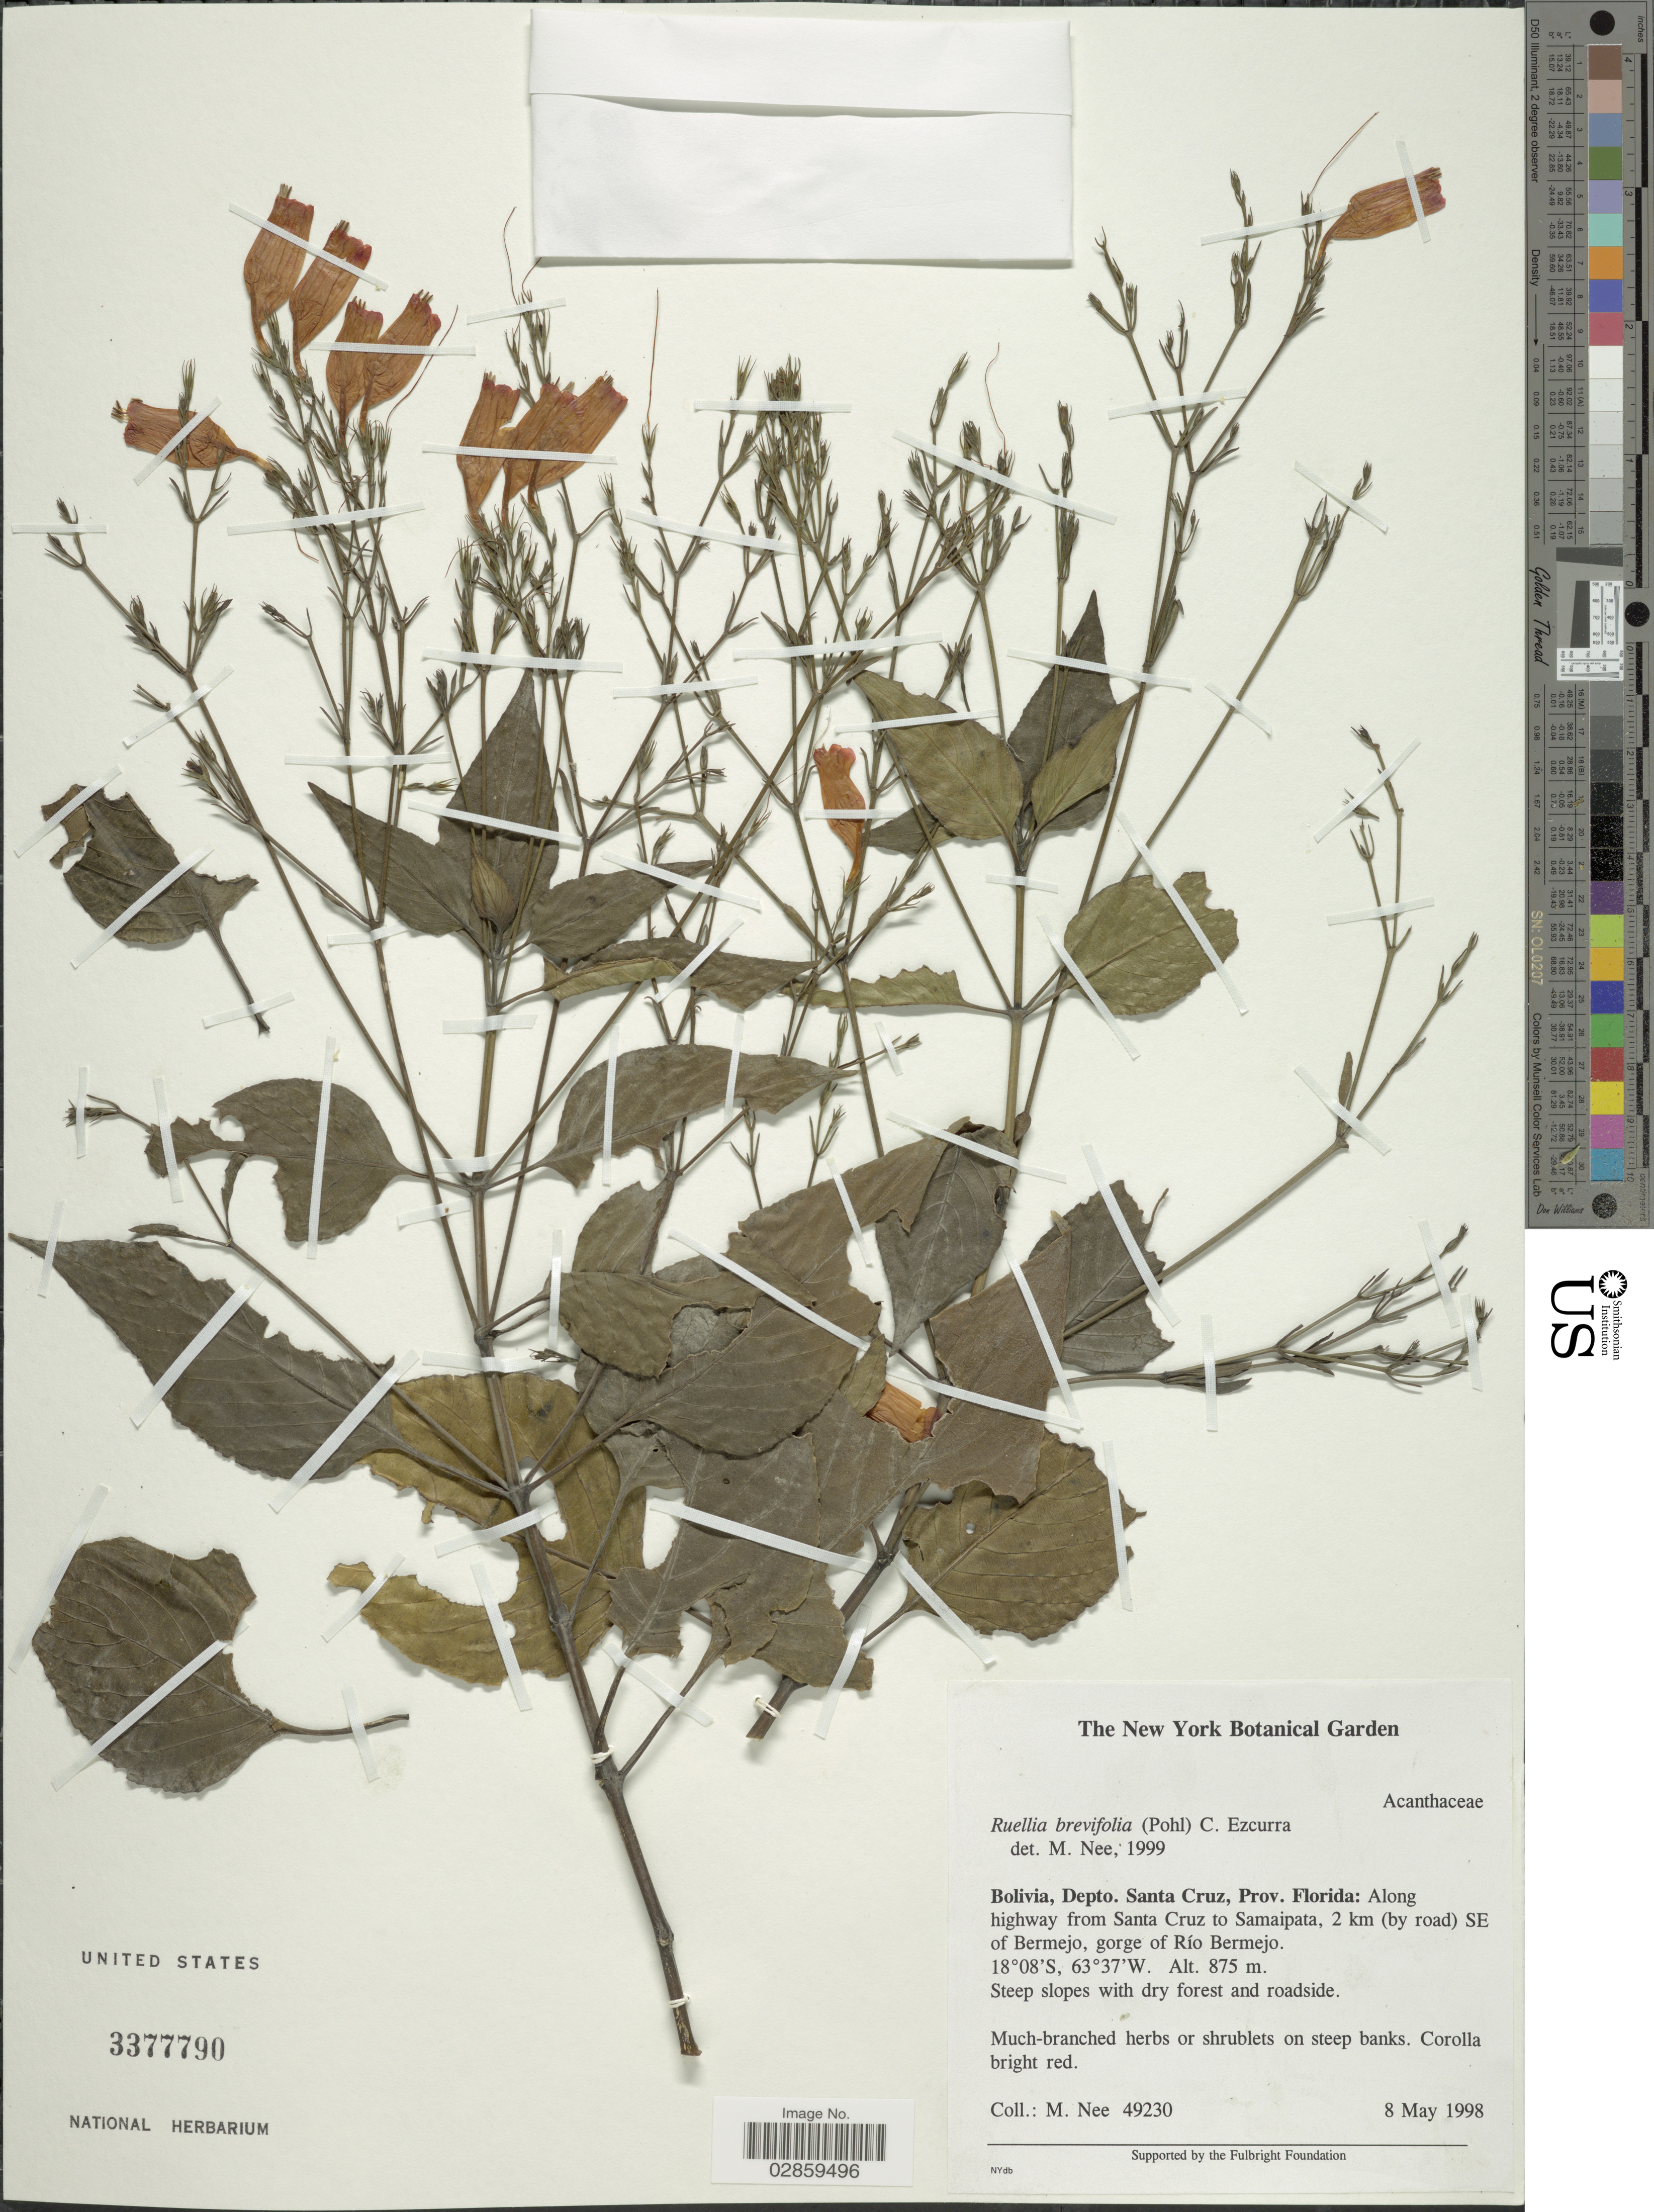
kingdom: Plantae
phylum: Tracheophyta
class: Magnoliopsida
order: Lamiales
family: Acanthaceae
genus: Ruellia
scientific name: Ruellia brevifolia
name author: (Pohl) C. Ezcurra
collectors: M. Nee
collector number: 49230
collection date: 1998-05-08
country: Bolivia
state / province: Santa Cruz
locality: Depto. Santa Cruz, Prov. Florida: Along highway from Santa Cruz to Samaipata, 2 km (by road) SE of Bermejo, gorge of Río Bermejo.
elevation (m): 875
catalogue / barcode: US 3377790